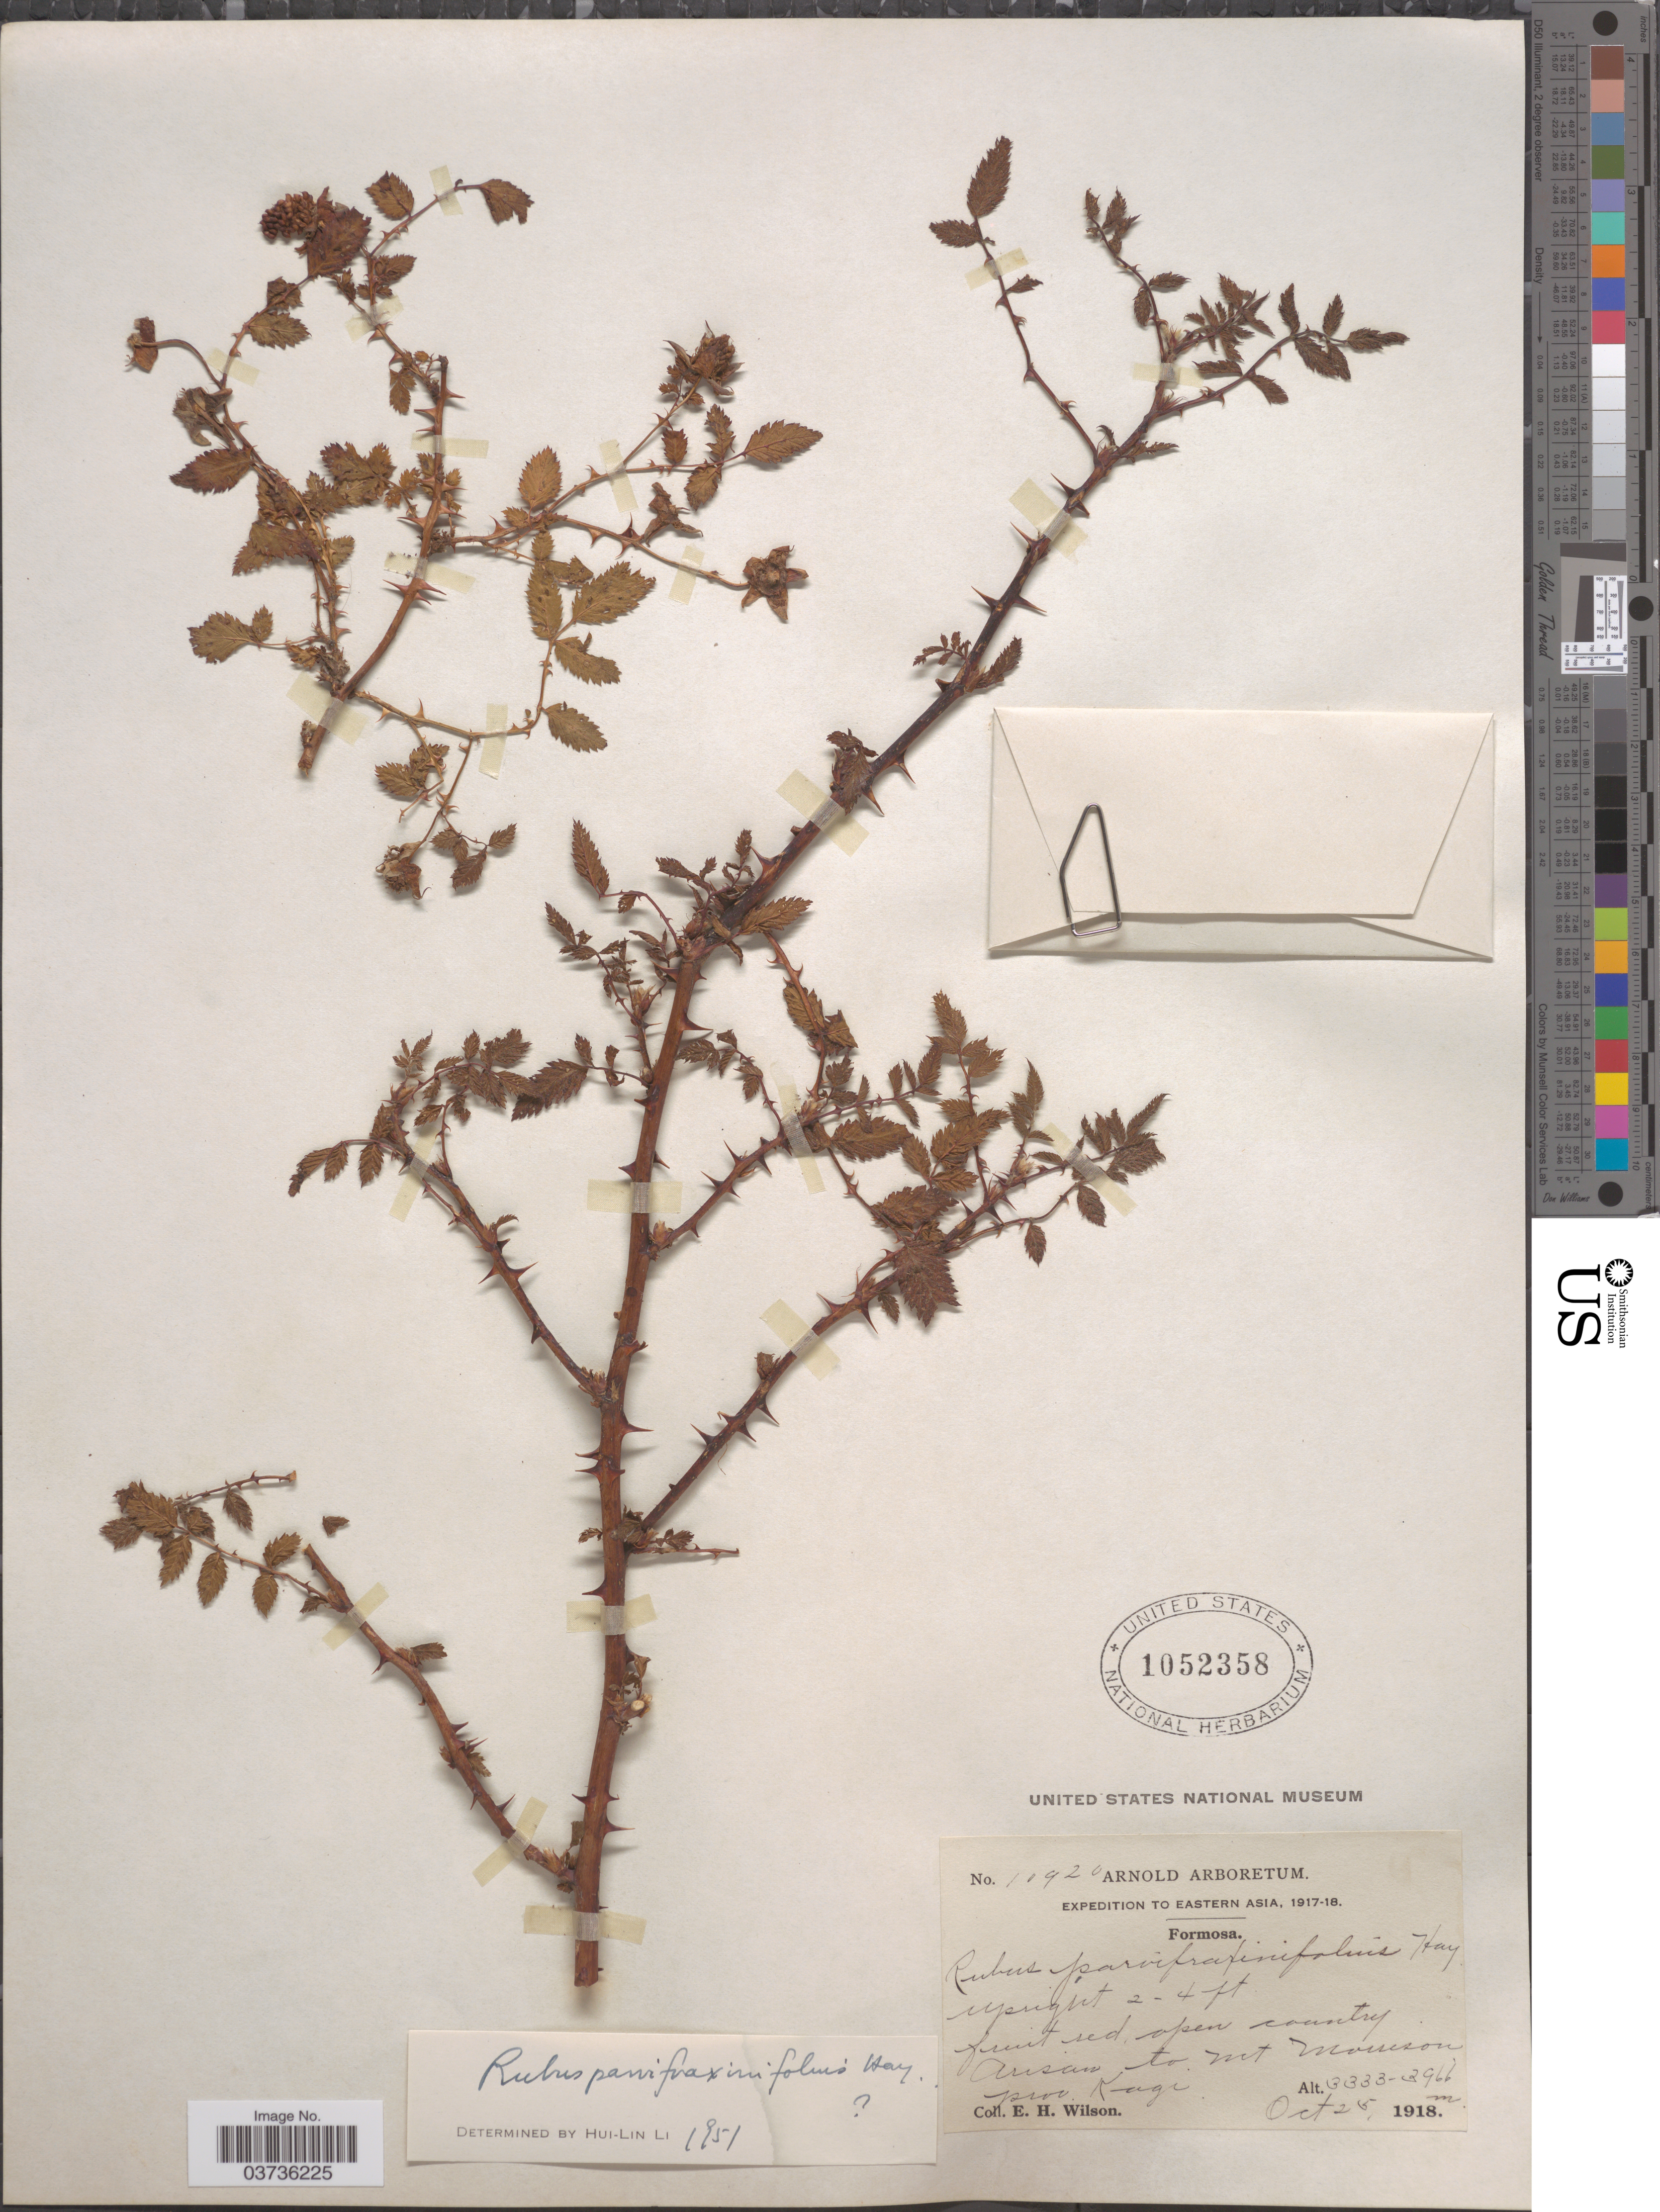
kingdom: Plantae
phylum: Tracheophyta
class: Magnoliopsida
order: Rosales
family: Rosaceae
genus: Rubus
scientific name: Rubus parvifraxinifolius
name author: Hayata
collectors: E. Wilson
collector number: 10920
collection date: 1918-10-25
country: Taiwan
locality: Eastern Asia. Formosa. Arisan to Mt Morrison. Prov. Kagi.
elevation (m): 3333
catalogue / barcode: US 1052358